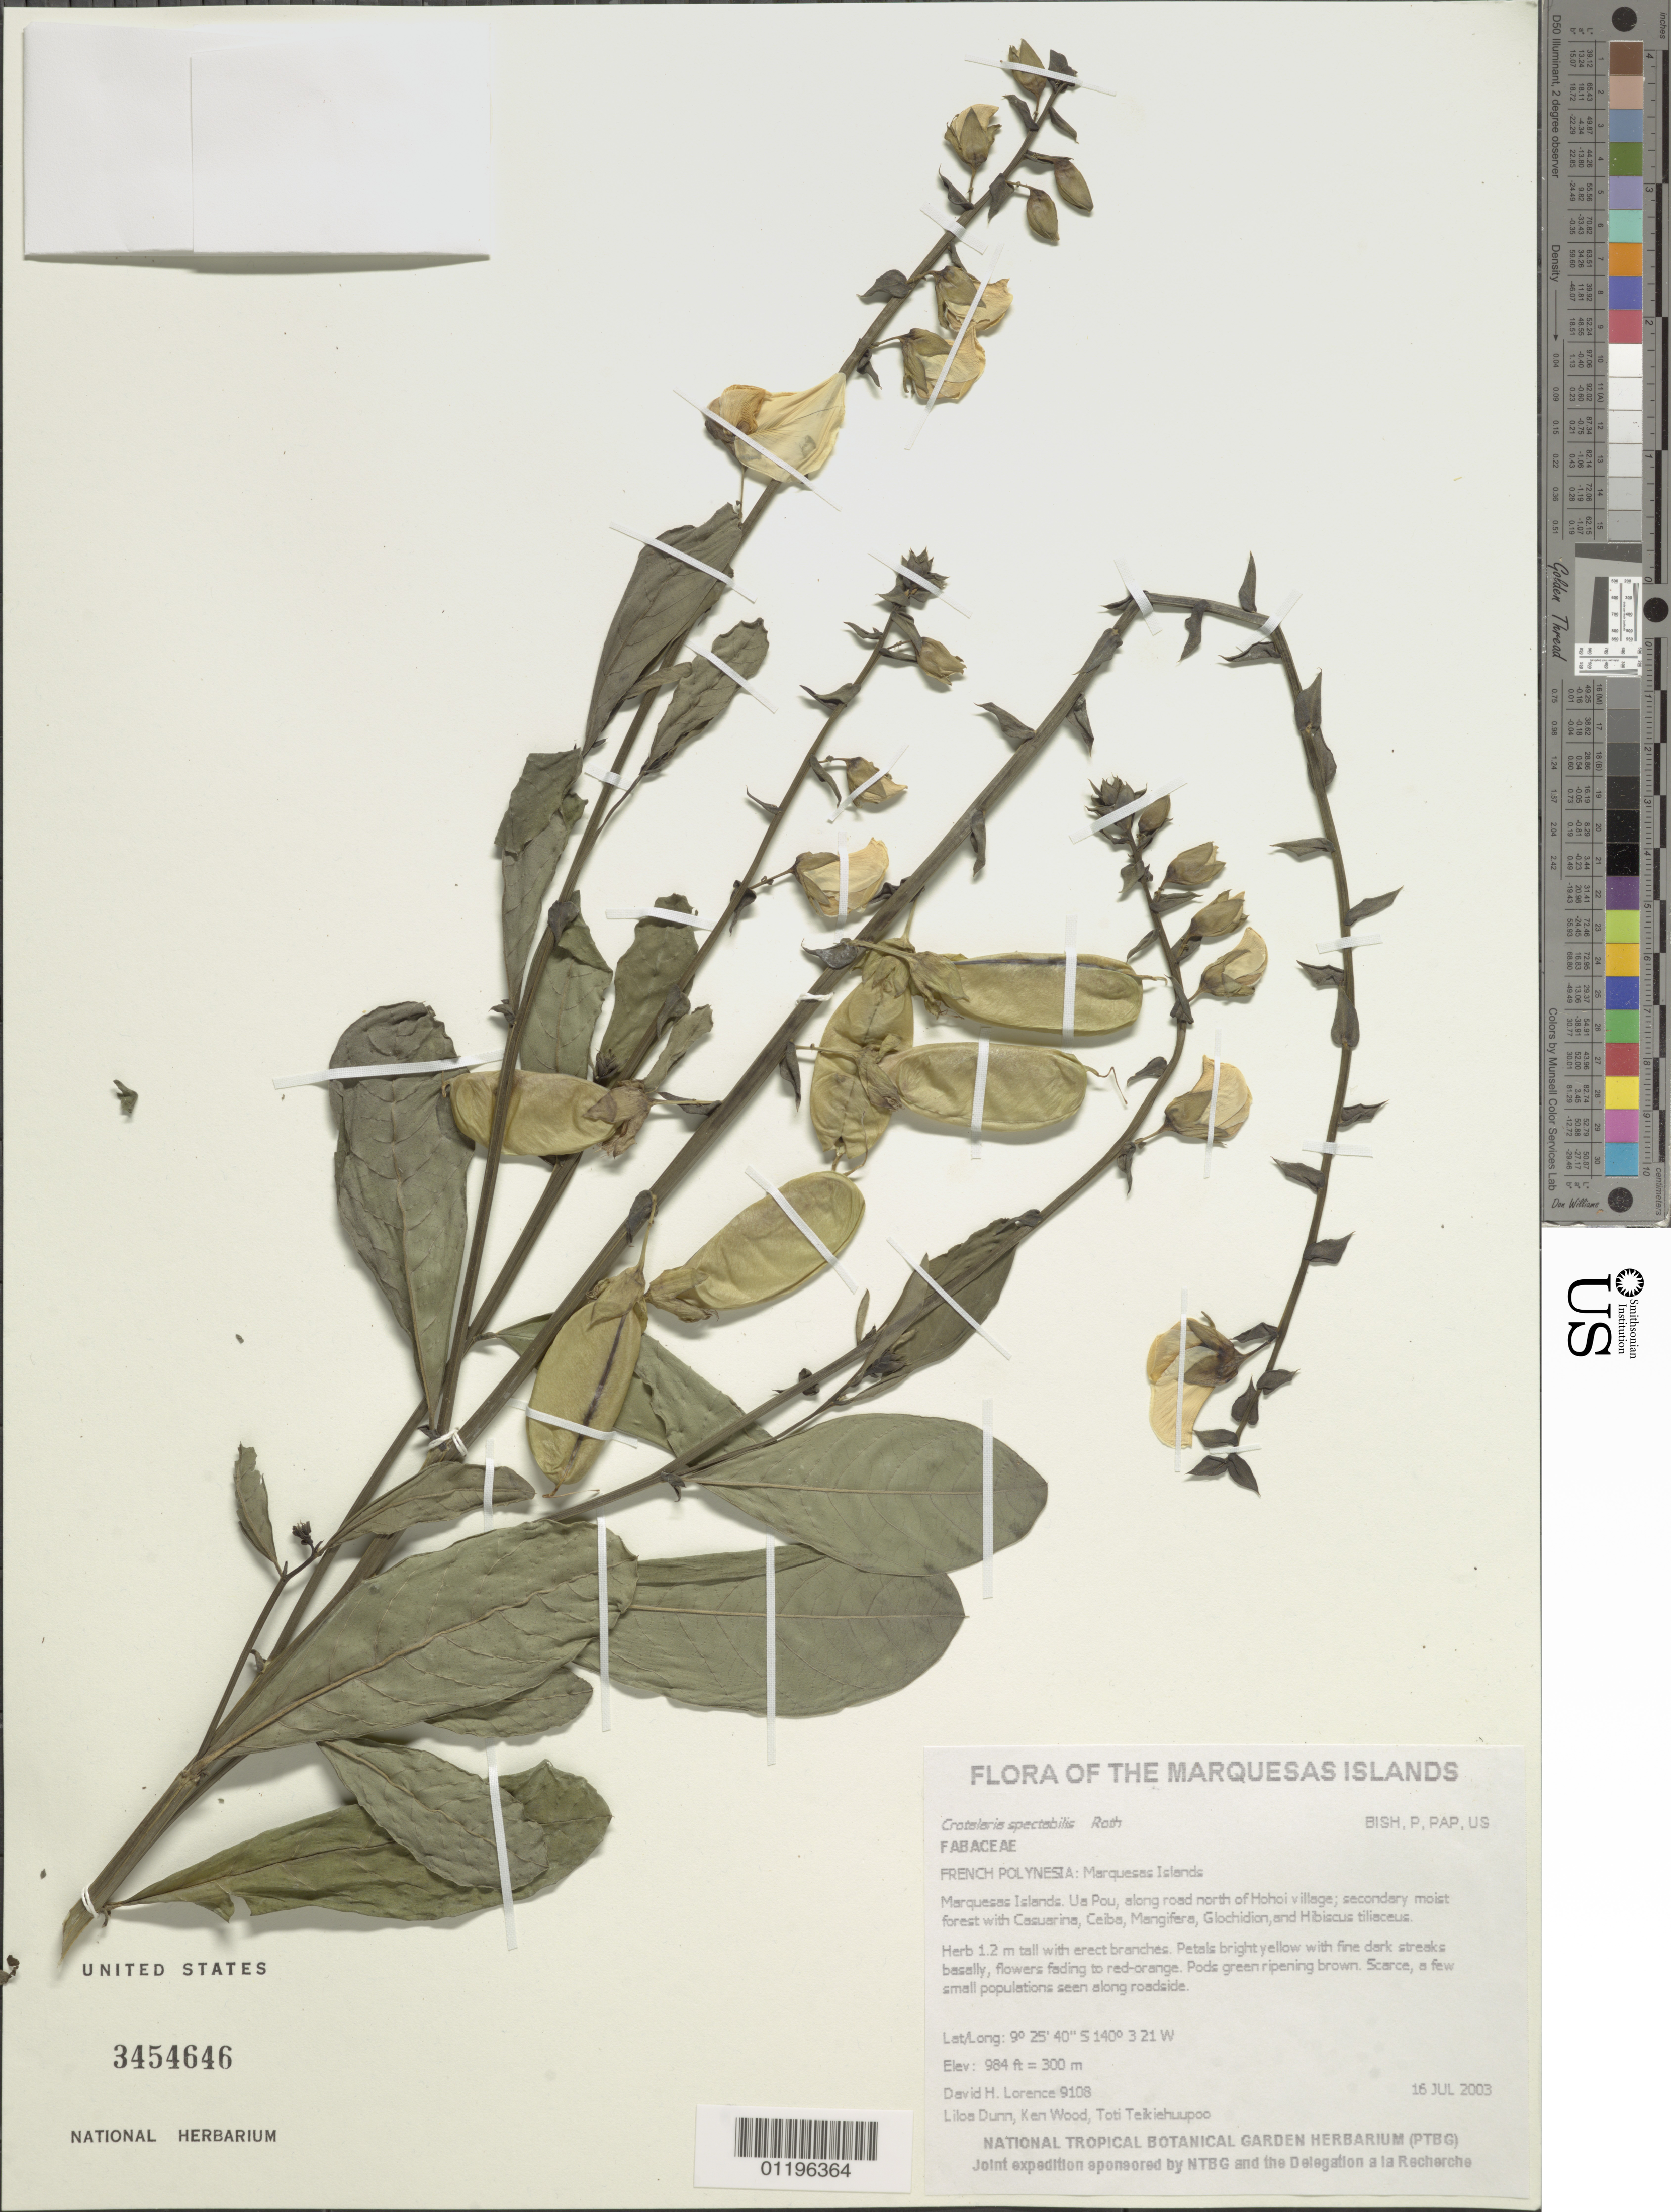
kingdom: Plantae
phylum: Tracheophyta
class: Magnoliopsida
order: Fabales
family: Fabaceae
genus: Crotalaria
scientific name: Crotalaria spectabilis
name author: Roth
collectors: D. Lorence, L. Dunn, K. R. Wood & T. Teikiehuupoo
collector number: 9108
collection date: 2003-07-16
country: French Polynesia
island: Ua Pou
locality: Along road north of Hohoi village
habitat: Secondary moist forest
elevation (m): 300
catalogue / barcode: US 3454646